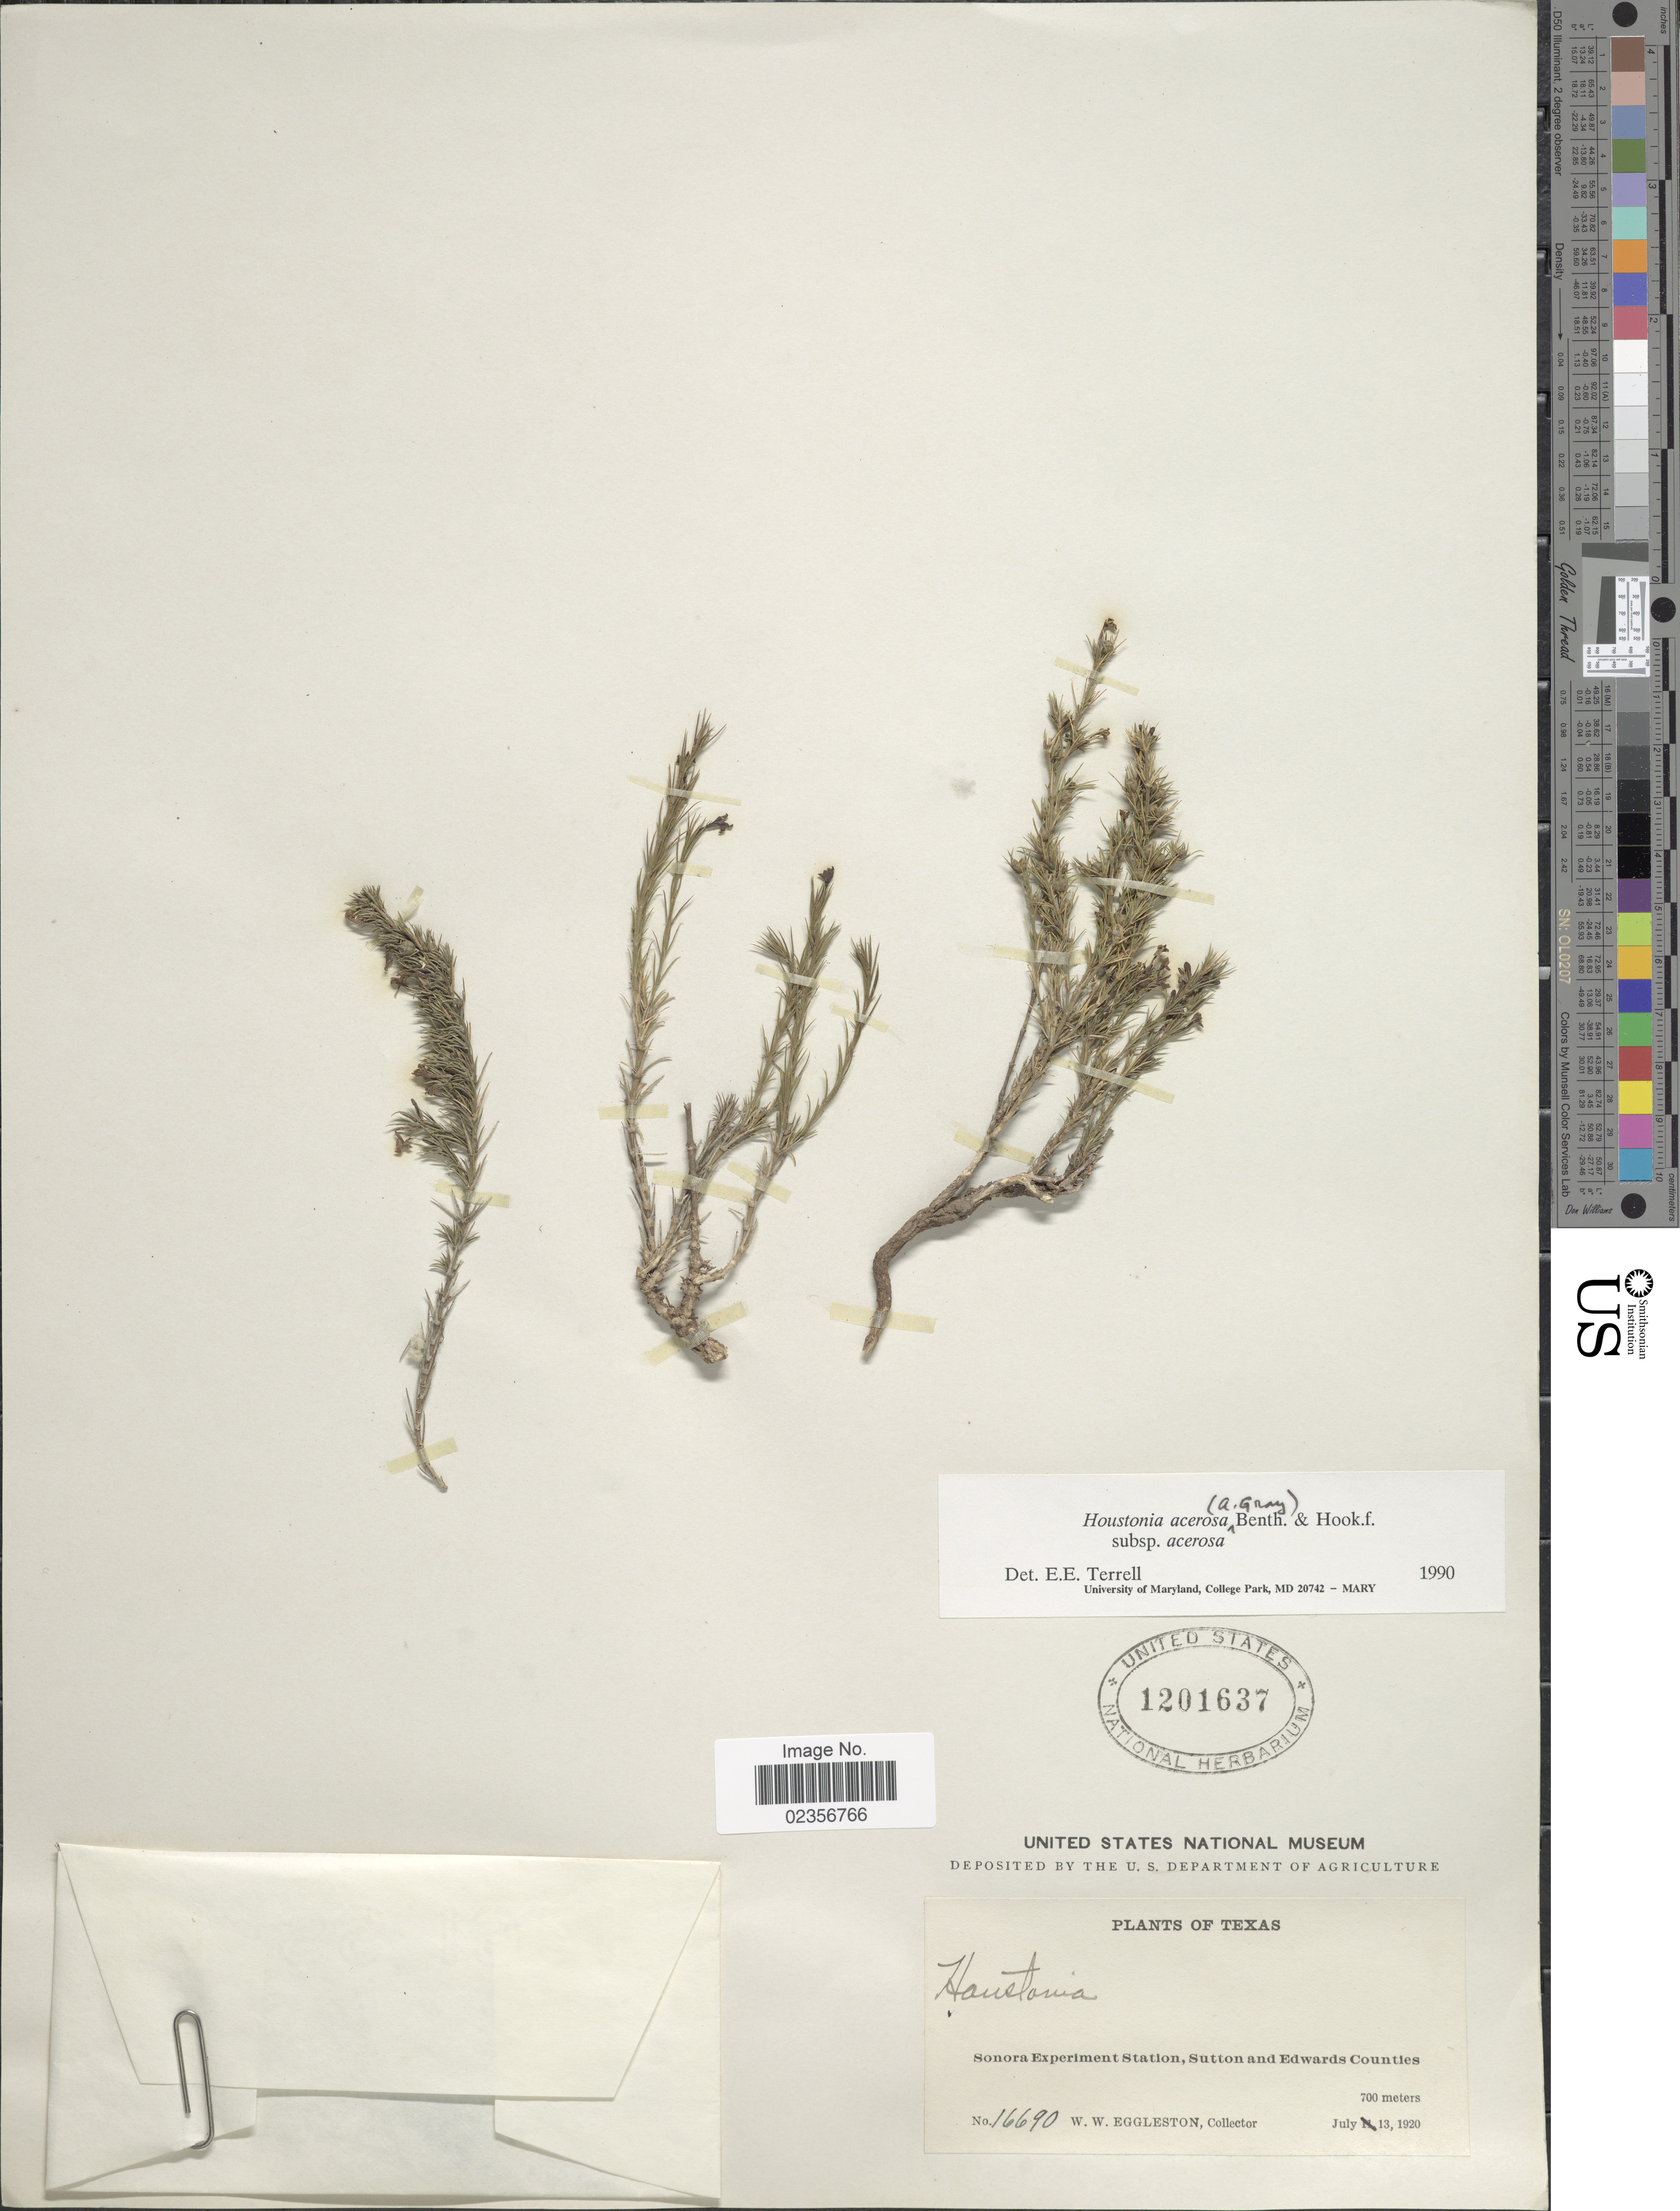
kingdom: Plantae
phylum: Tracheophyta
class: Magnoliopsida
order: Gentianales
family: Rubiaceae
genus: Houstonia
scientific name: Houstonia acerosa var. acerosa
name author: (A. Gray) Benth. & Hook. f.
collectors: W. W. Eggleston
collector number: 16690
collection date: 1920-07-13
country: United States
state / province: Texas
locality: Sonora Experiment Station, Sutton and Edwards Counties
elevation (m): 700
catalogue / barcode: US 1201637